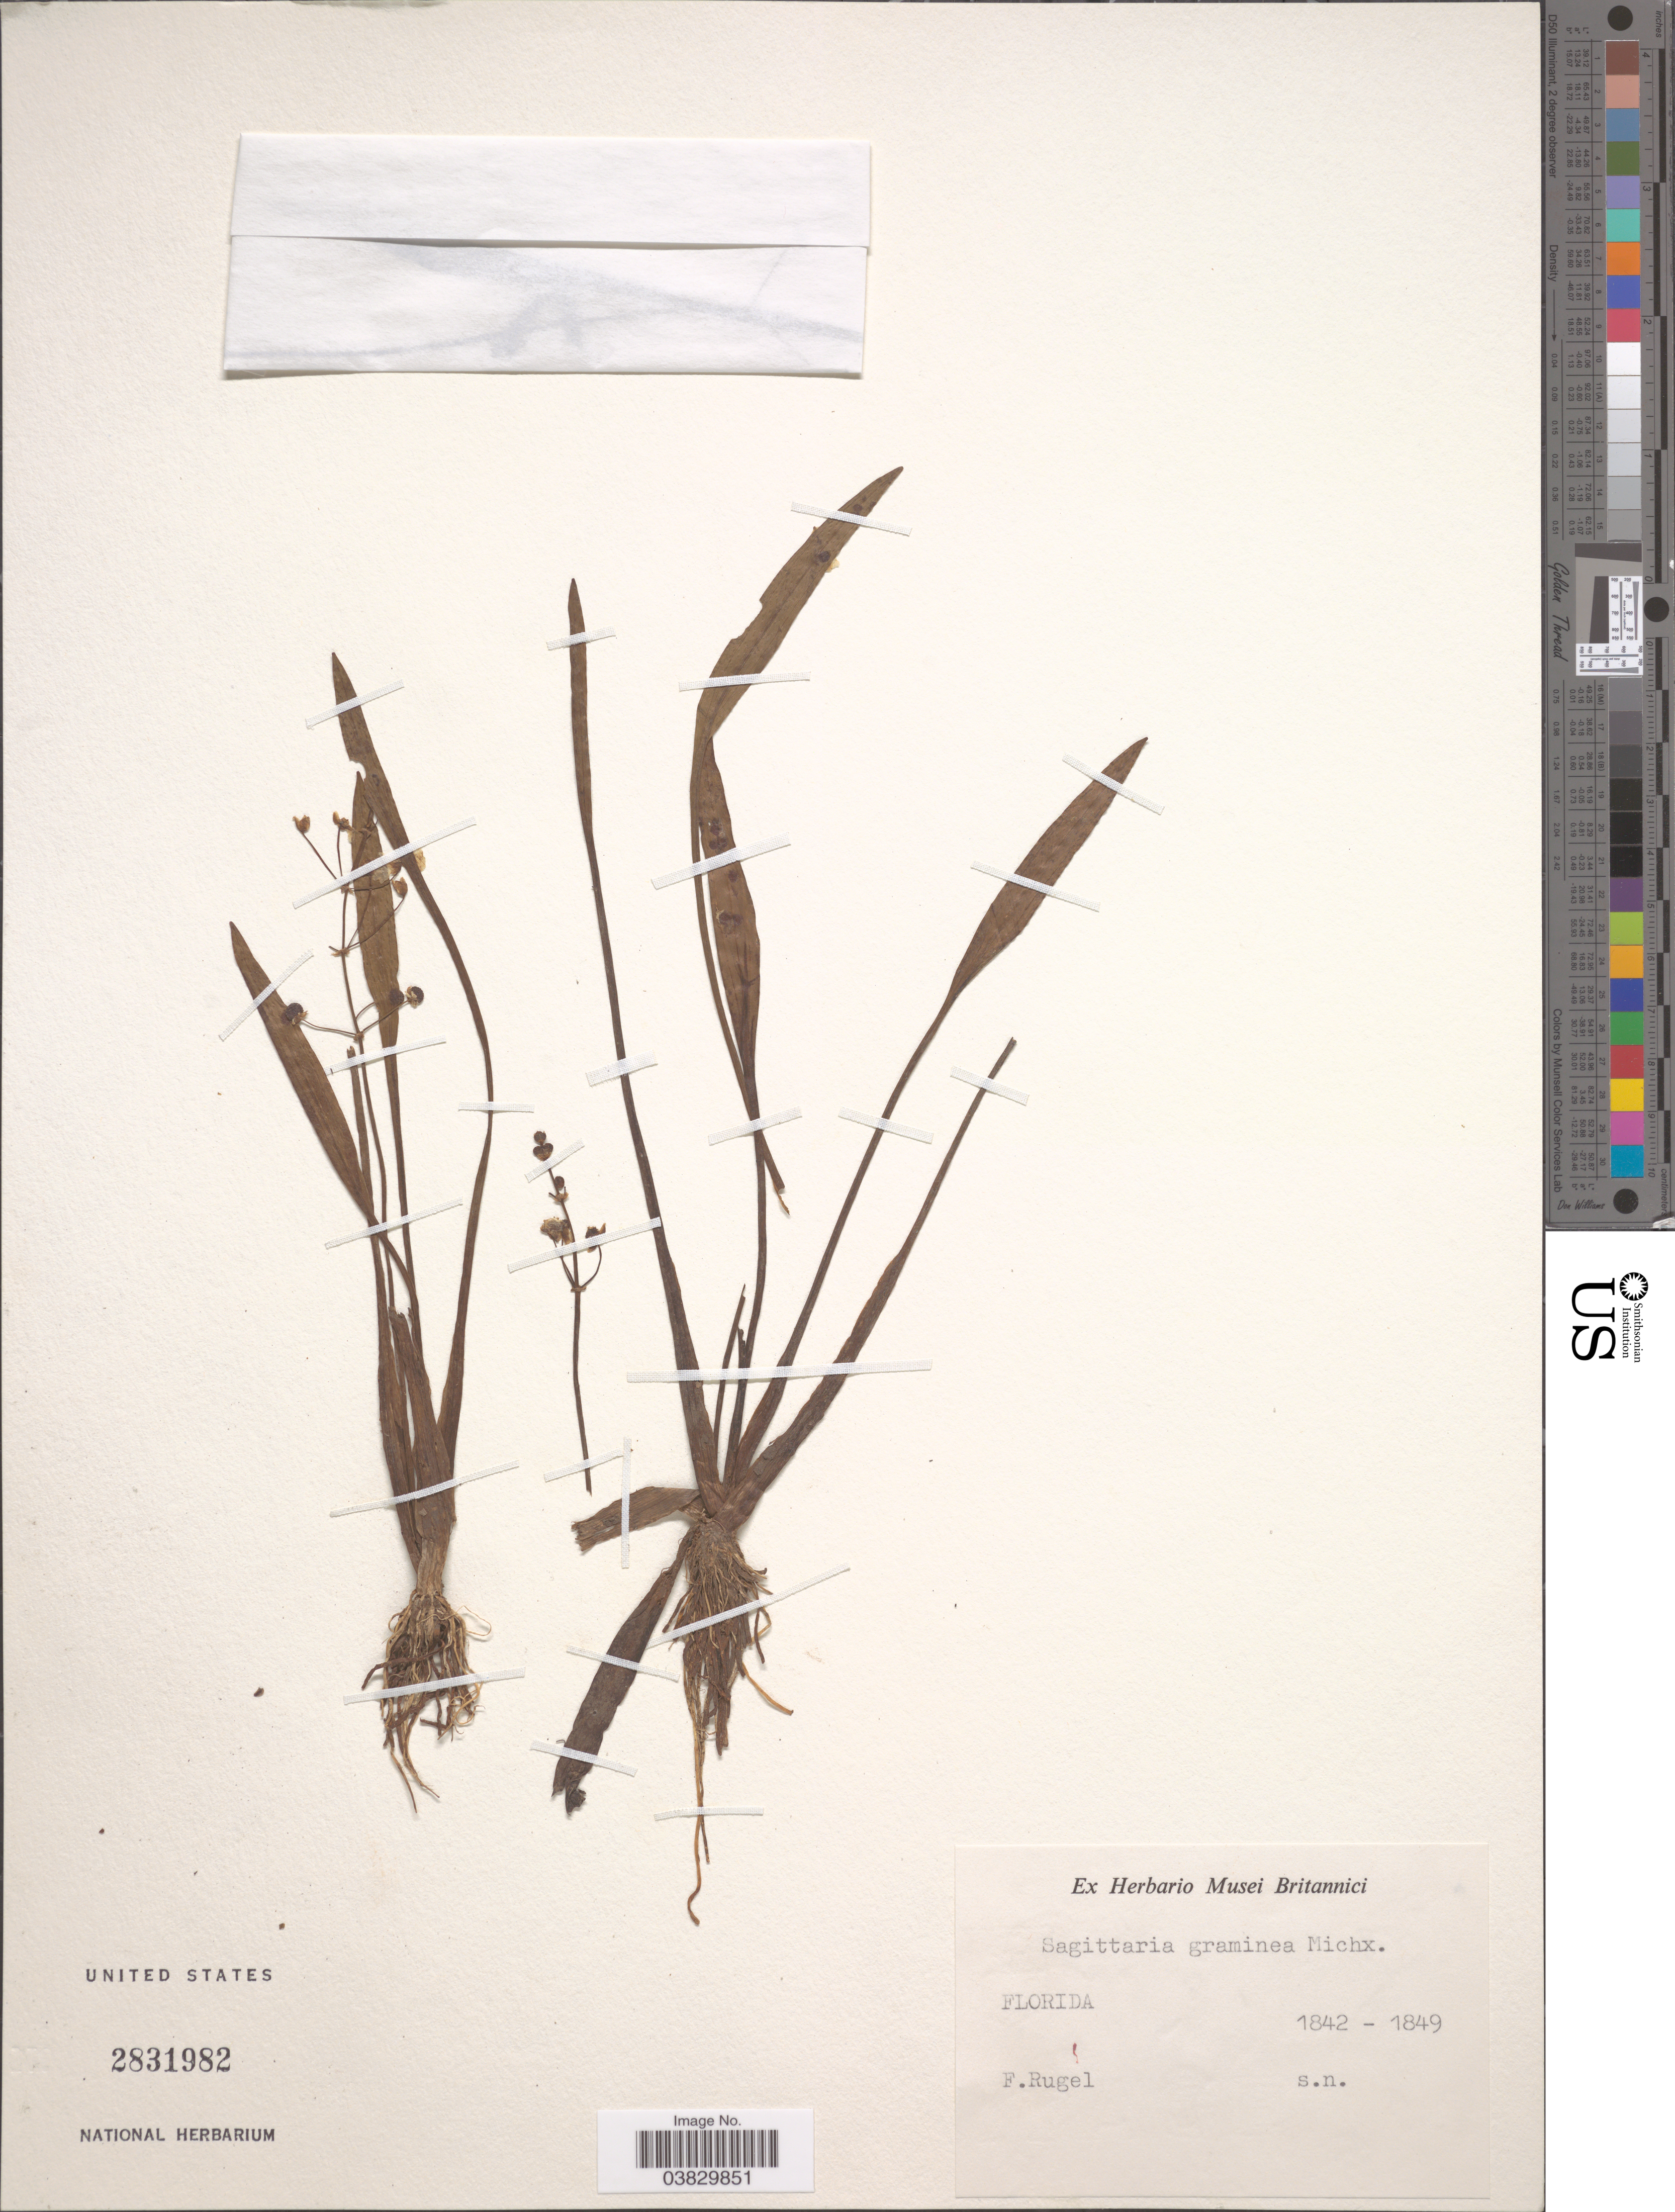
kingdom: Plantae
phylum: Tracheophyta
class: Liliopsida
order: Alismatales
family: Alismataceae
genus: Sagittaria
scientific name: Sagittaria graminea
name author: Michx.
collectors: F. Rugel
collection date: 1842/1849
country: United States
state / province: Florida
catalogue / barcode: US 2831982